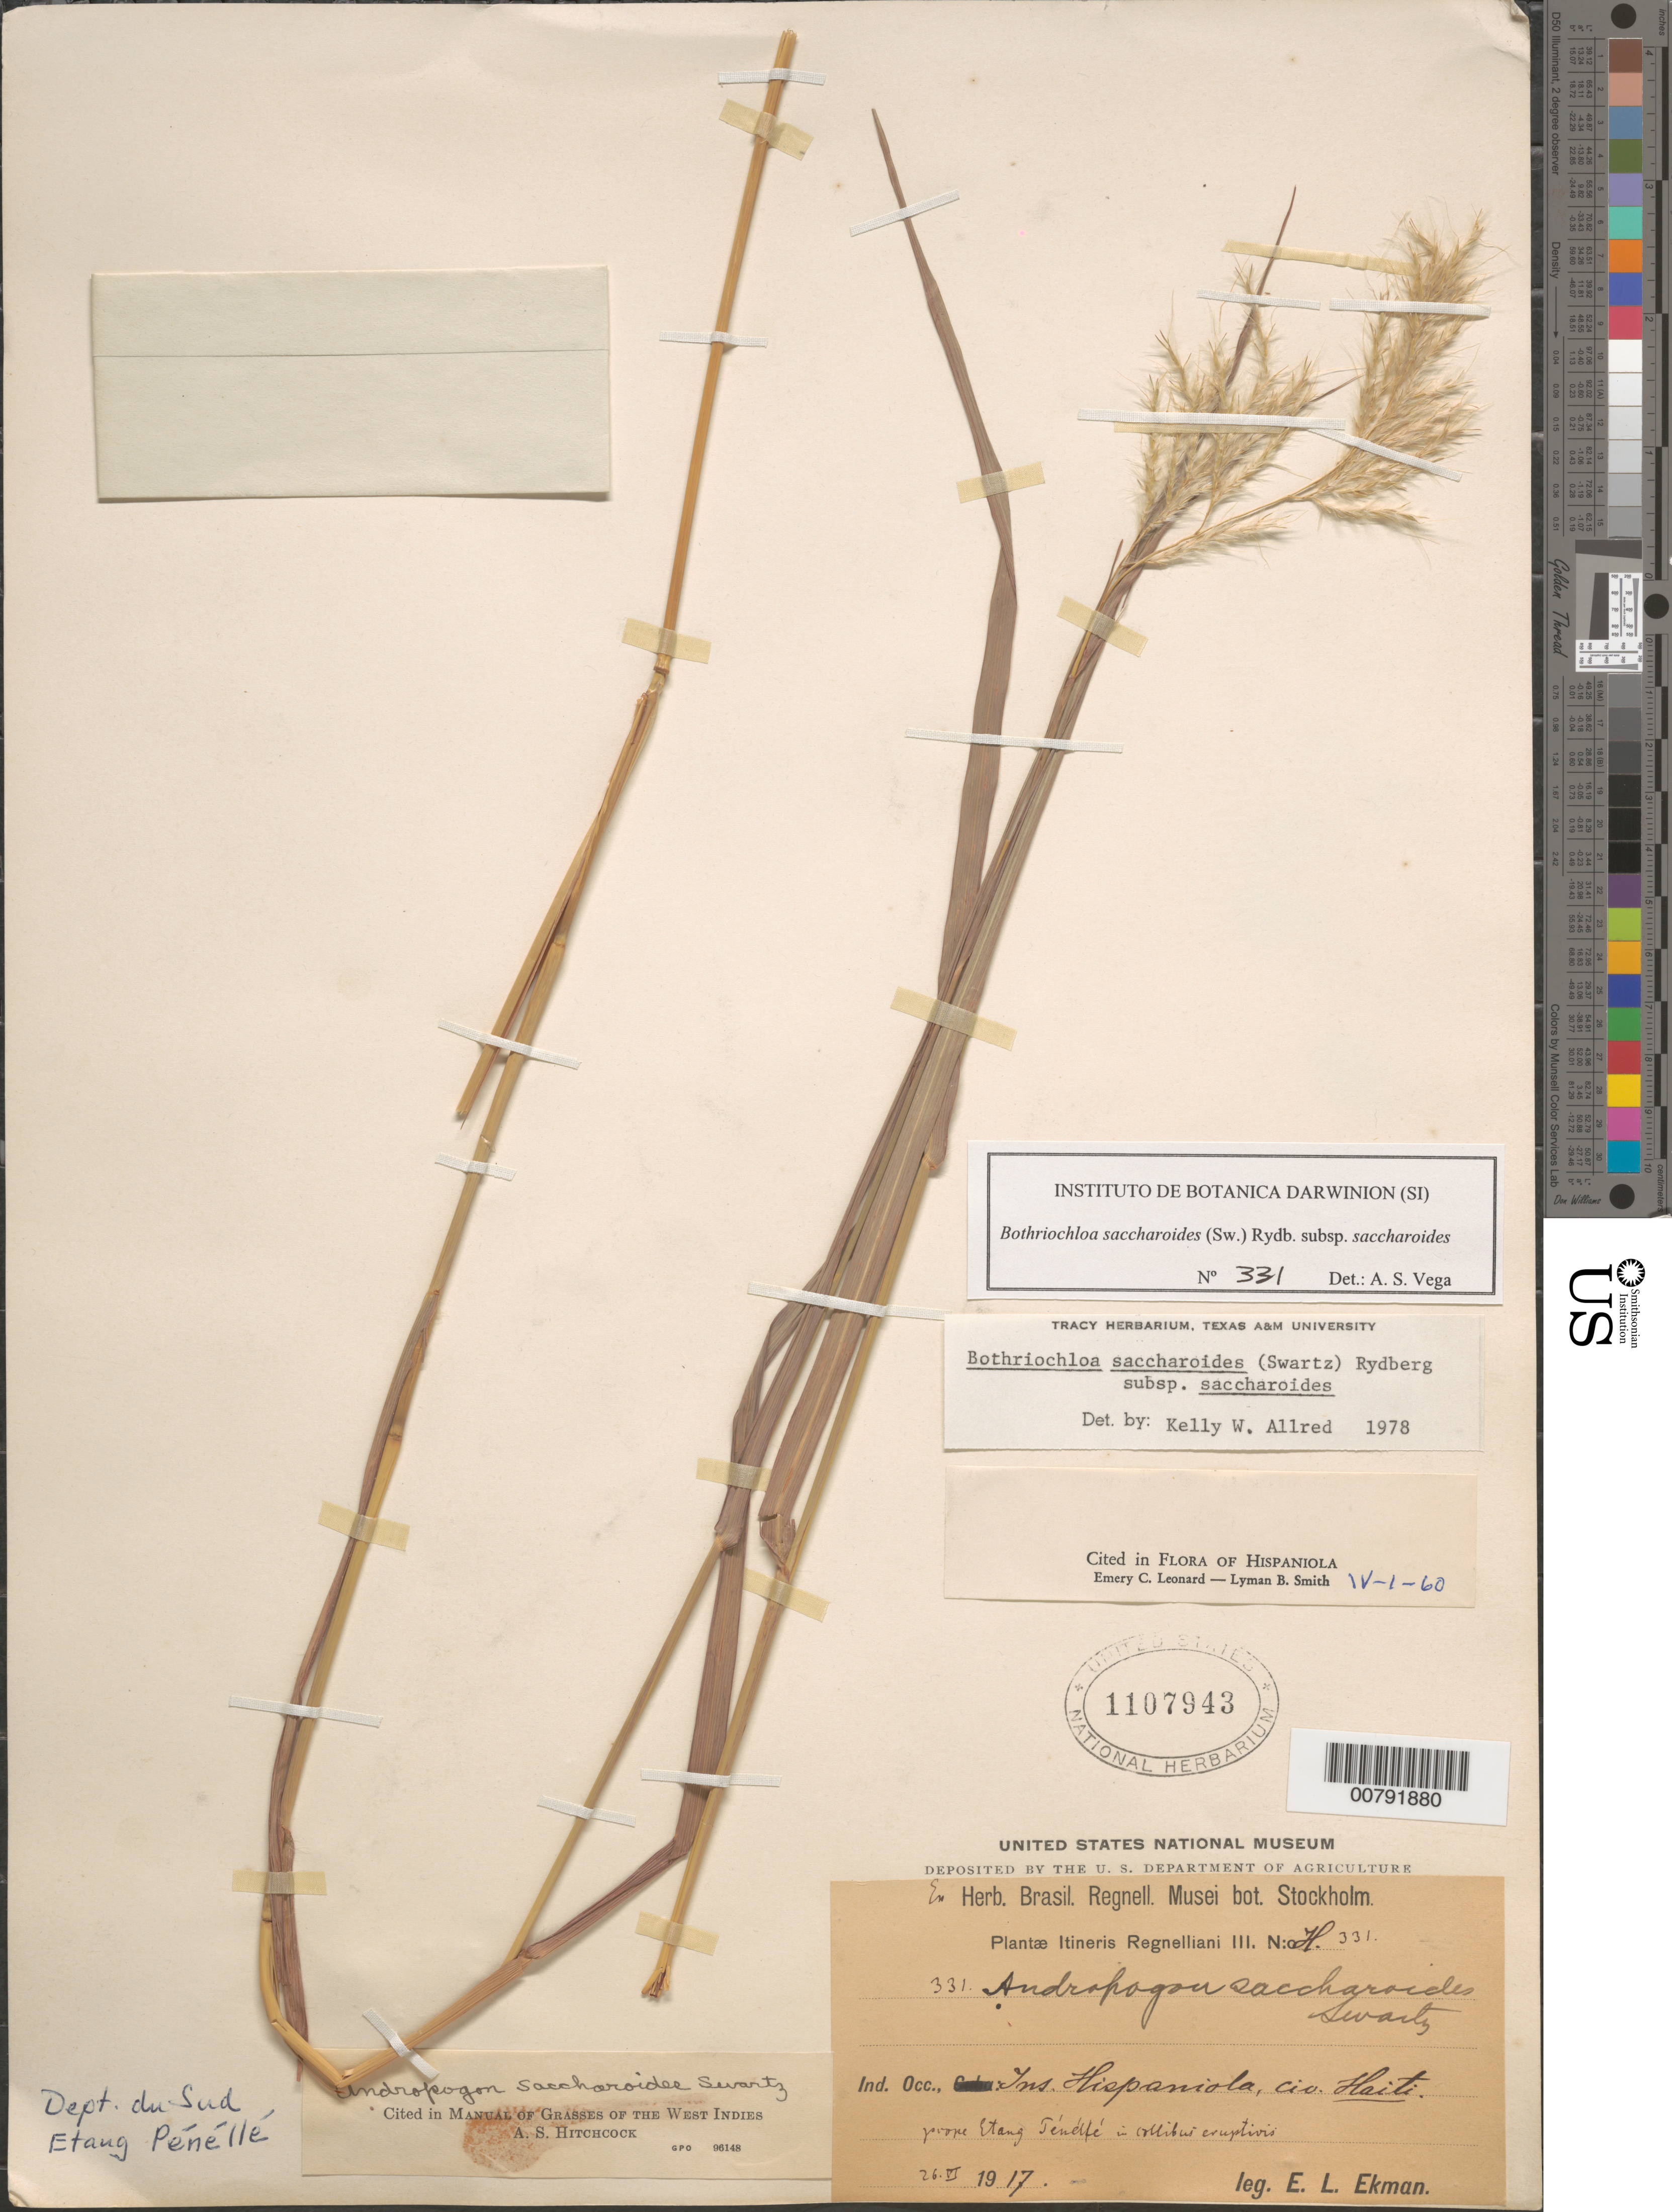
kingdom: Plantae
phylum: Tracheophyta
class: Liliopsida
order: Poales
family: Poaceae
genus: Bothriochloa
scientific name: Bothriochloa saccharoides subsp. saccharoides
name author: (Sw.) Rydb.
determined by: Vega, A. S.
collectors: E. L. Ekman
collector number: H 331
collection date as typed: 26 Jun 1917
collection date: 1917-06-26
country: Haiti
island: Hispaniola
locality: Etang Tencife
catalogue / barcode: US 1107943